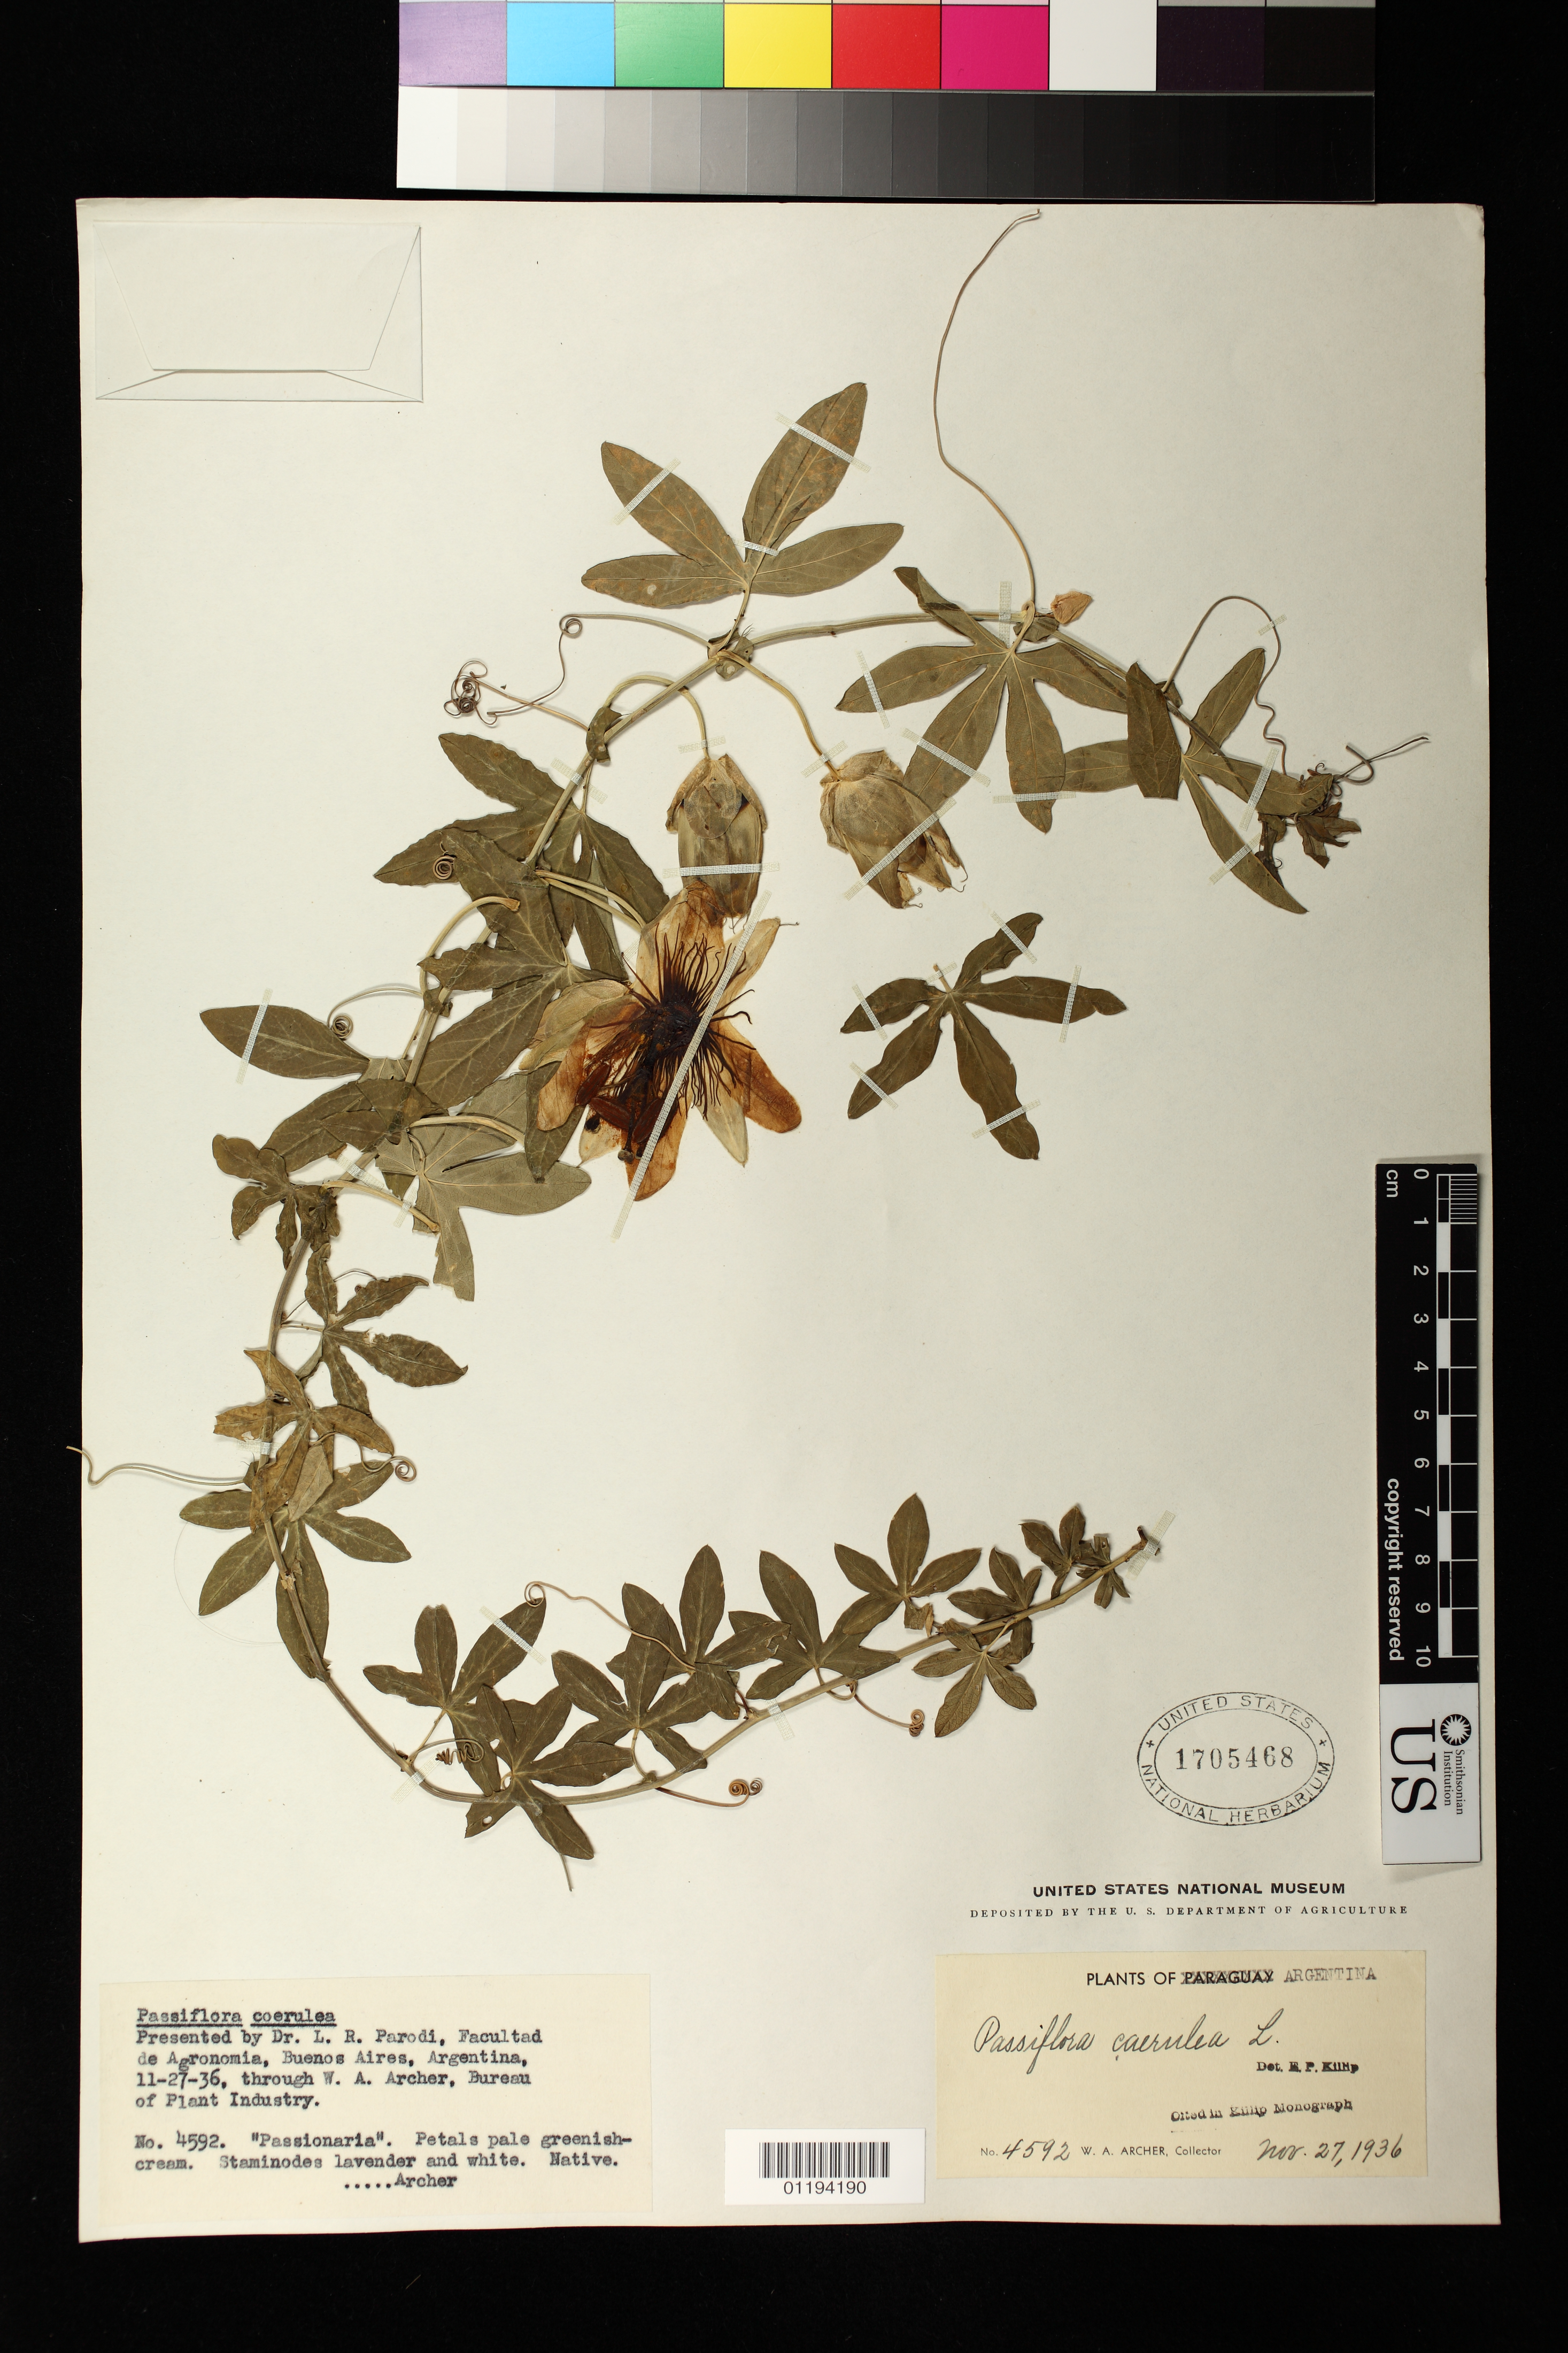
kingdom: Plantae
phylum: Tracheophyta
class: Magnoliopsida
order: Malpighiales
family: Passifloraceae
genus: Passiflora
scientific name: Passiflora caerulea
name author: L.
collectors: W. A. Archer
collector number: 4592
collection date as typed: Nov 27 1936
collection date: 1936-11-27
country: Argentina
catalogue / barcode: US 1705468